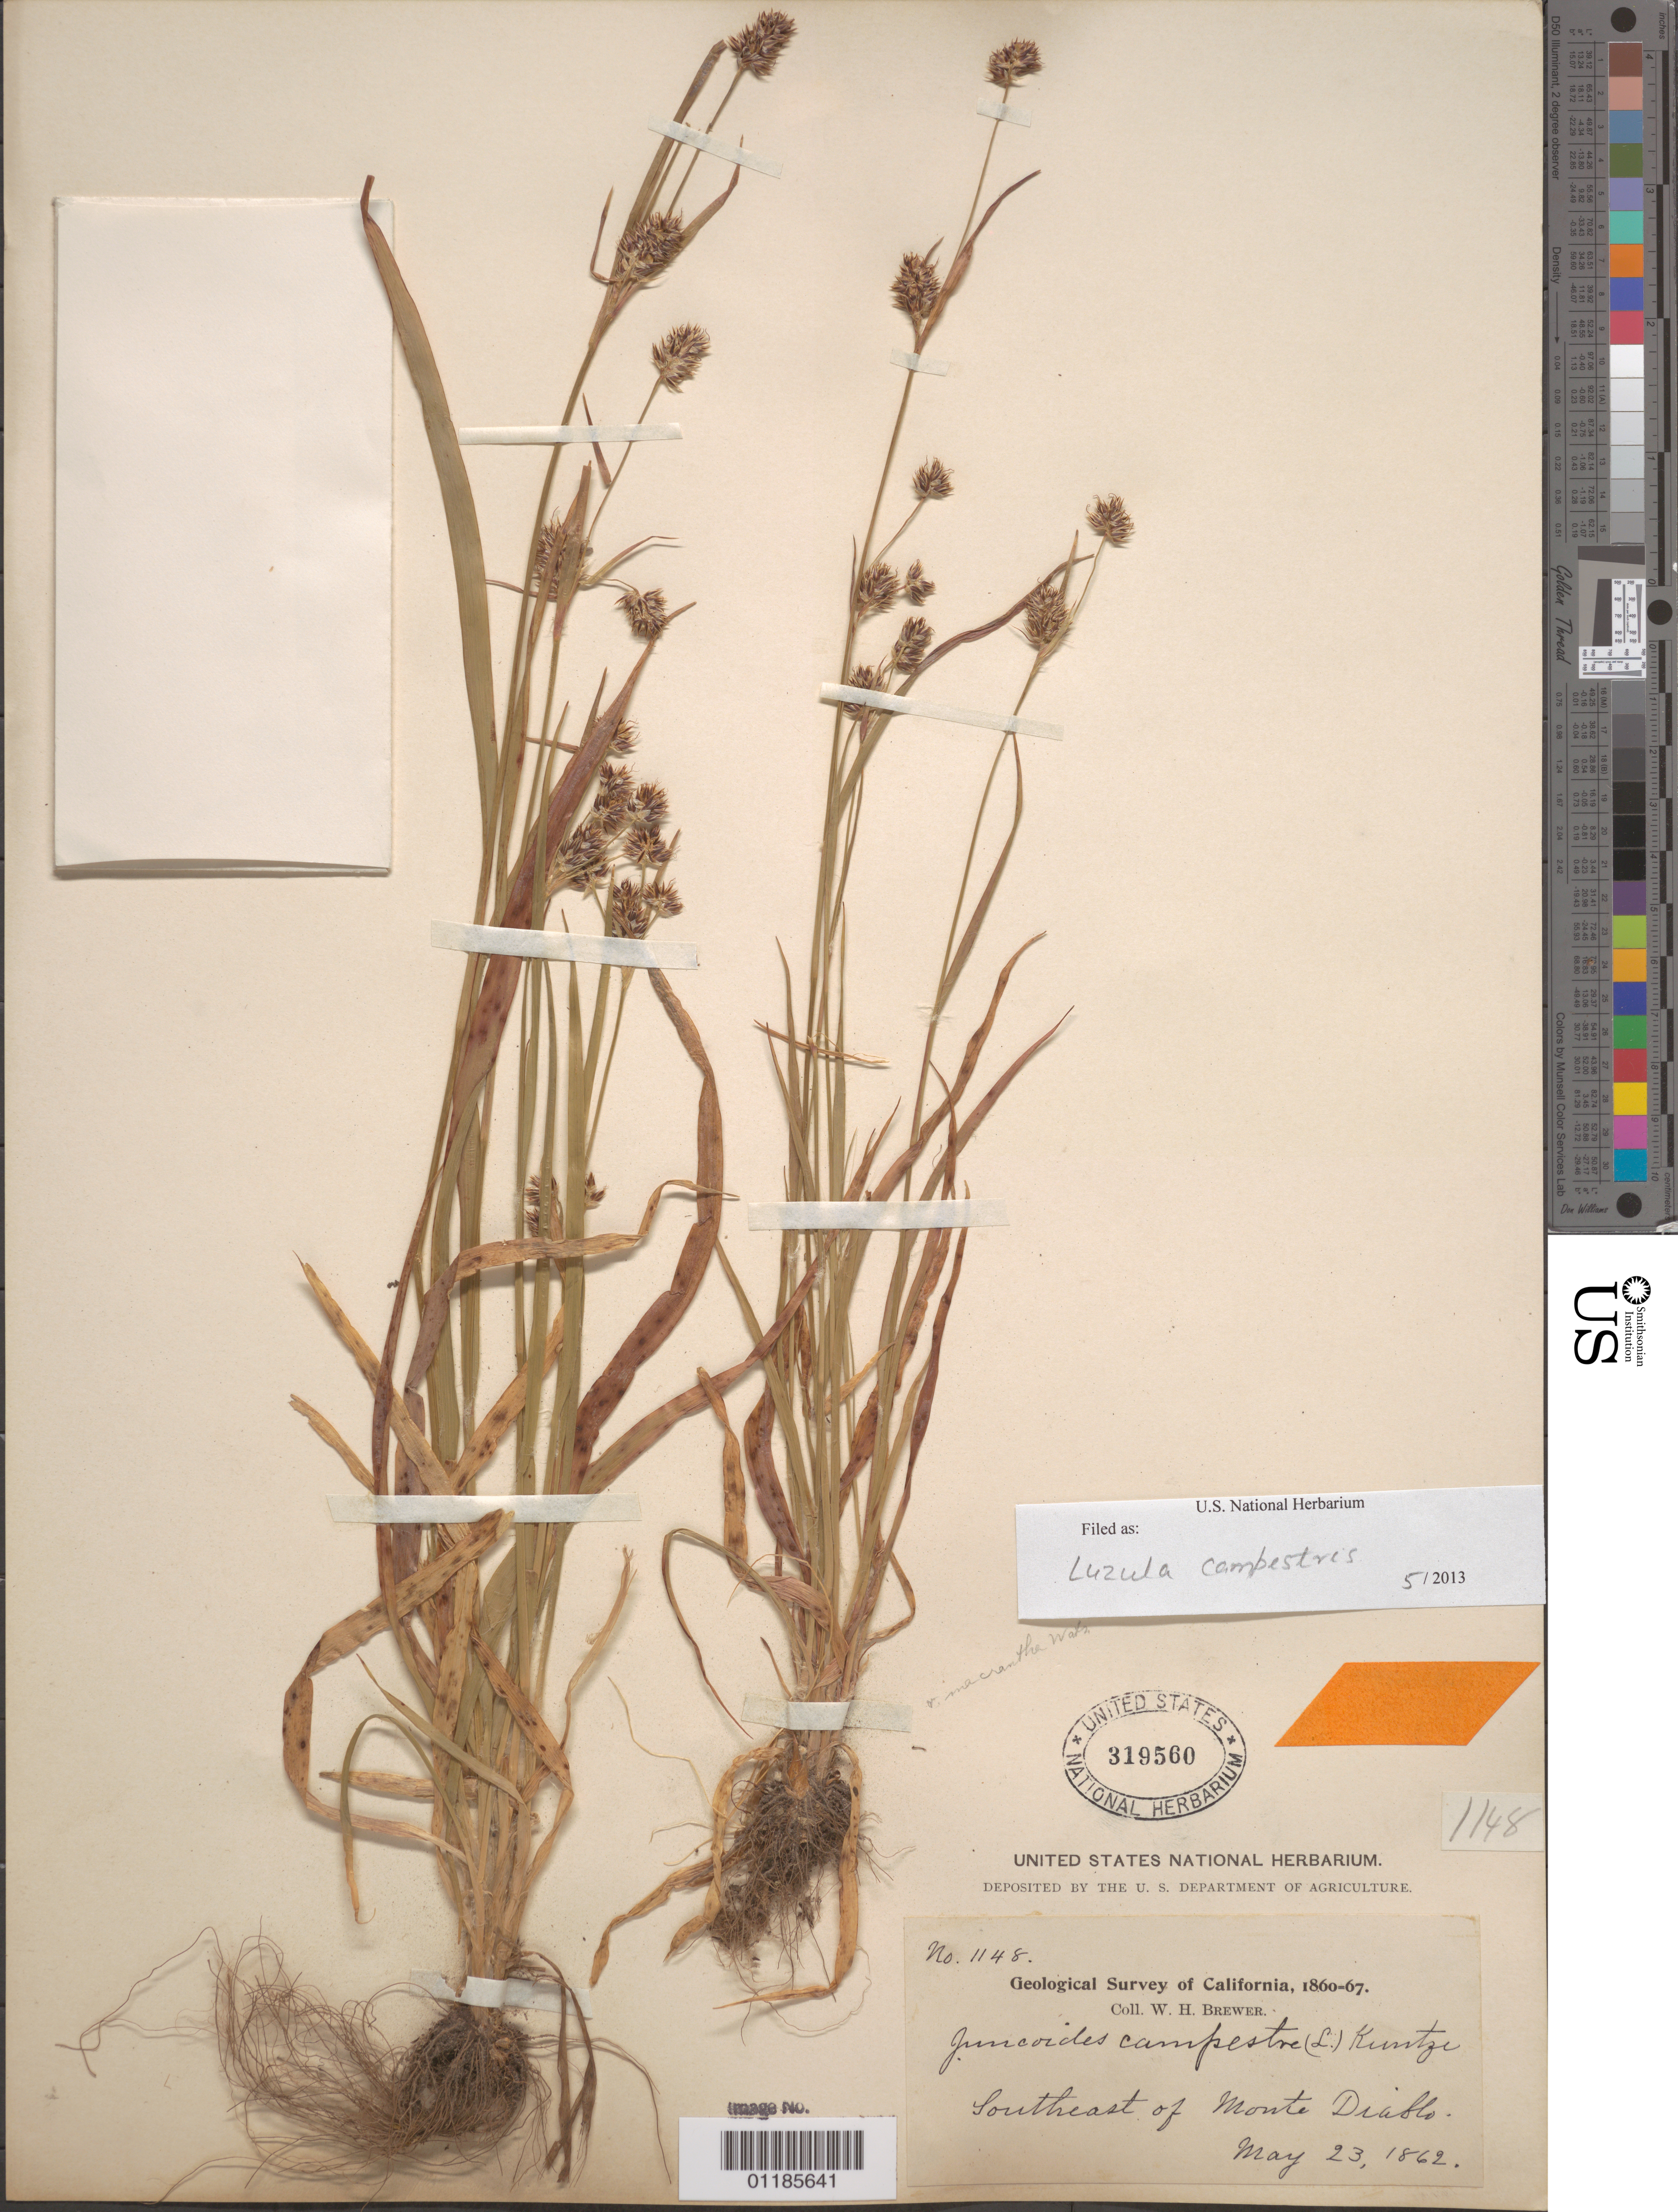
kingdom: Plantae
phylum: Tracheophyta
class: Liliopsida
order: Poales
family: Juncaceae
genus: Luzula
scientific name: Luzula campestris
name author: (L.) DC.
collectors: W. H. Brewer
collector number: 1148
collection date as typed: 23 May 1862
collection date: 1862-05-23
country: United States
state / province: California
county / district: Contra Costa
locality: Southeast of Monte Diablo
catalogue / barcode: US 319560